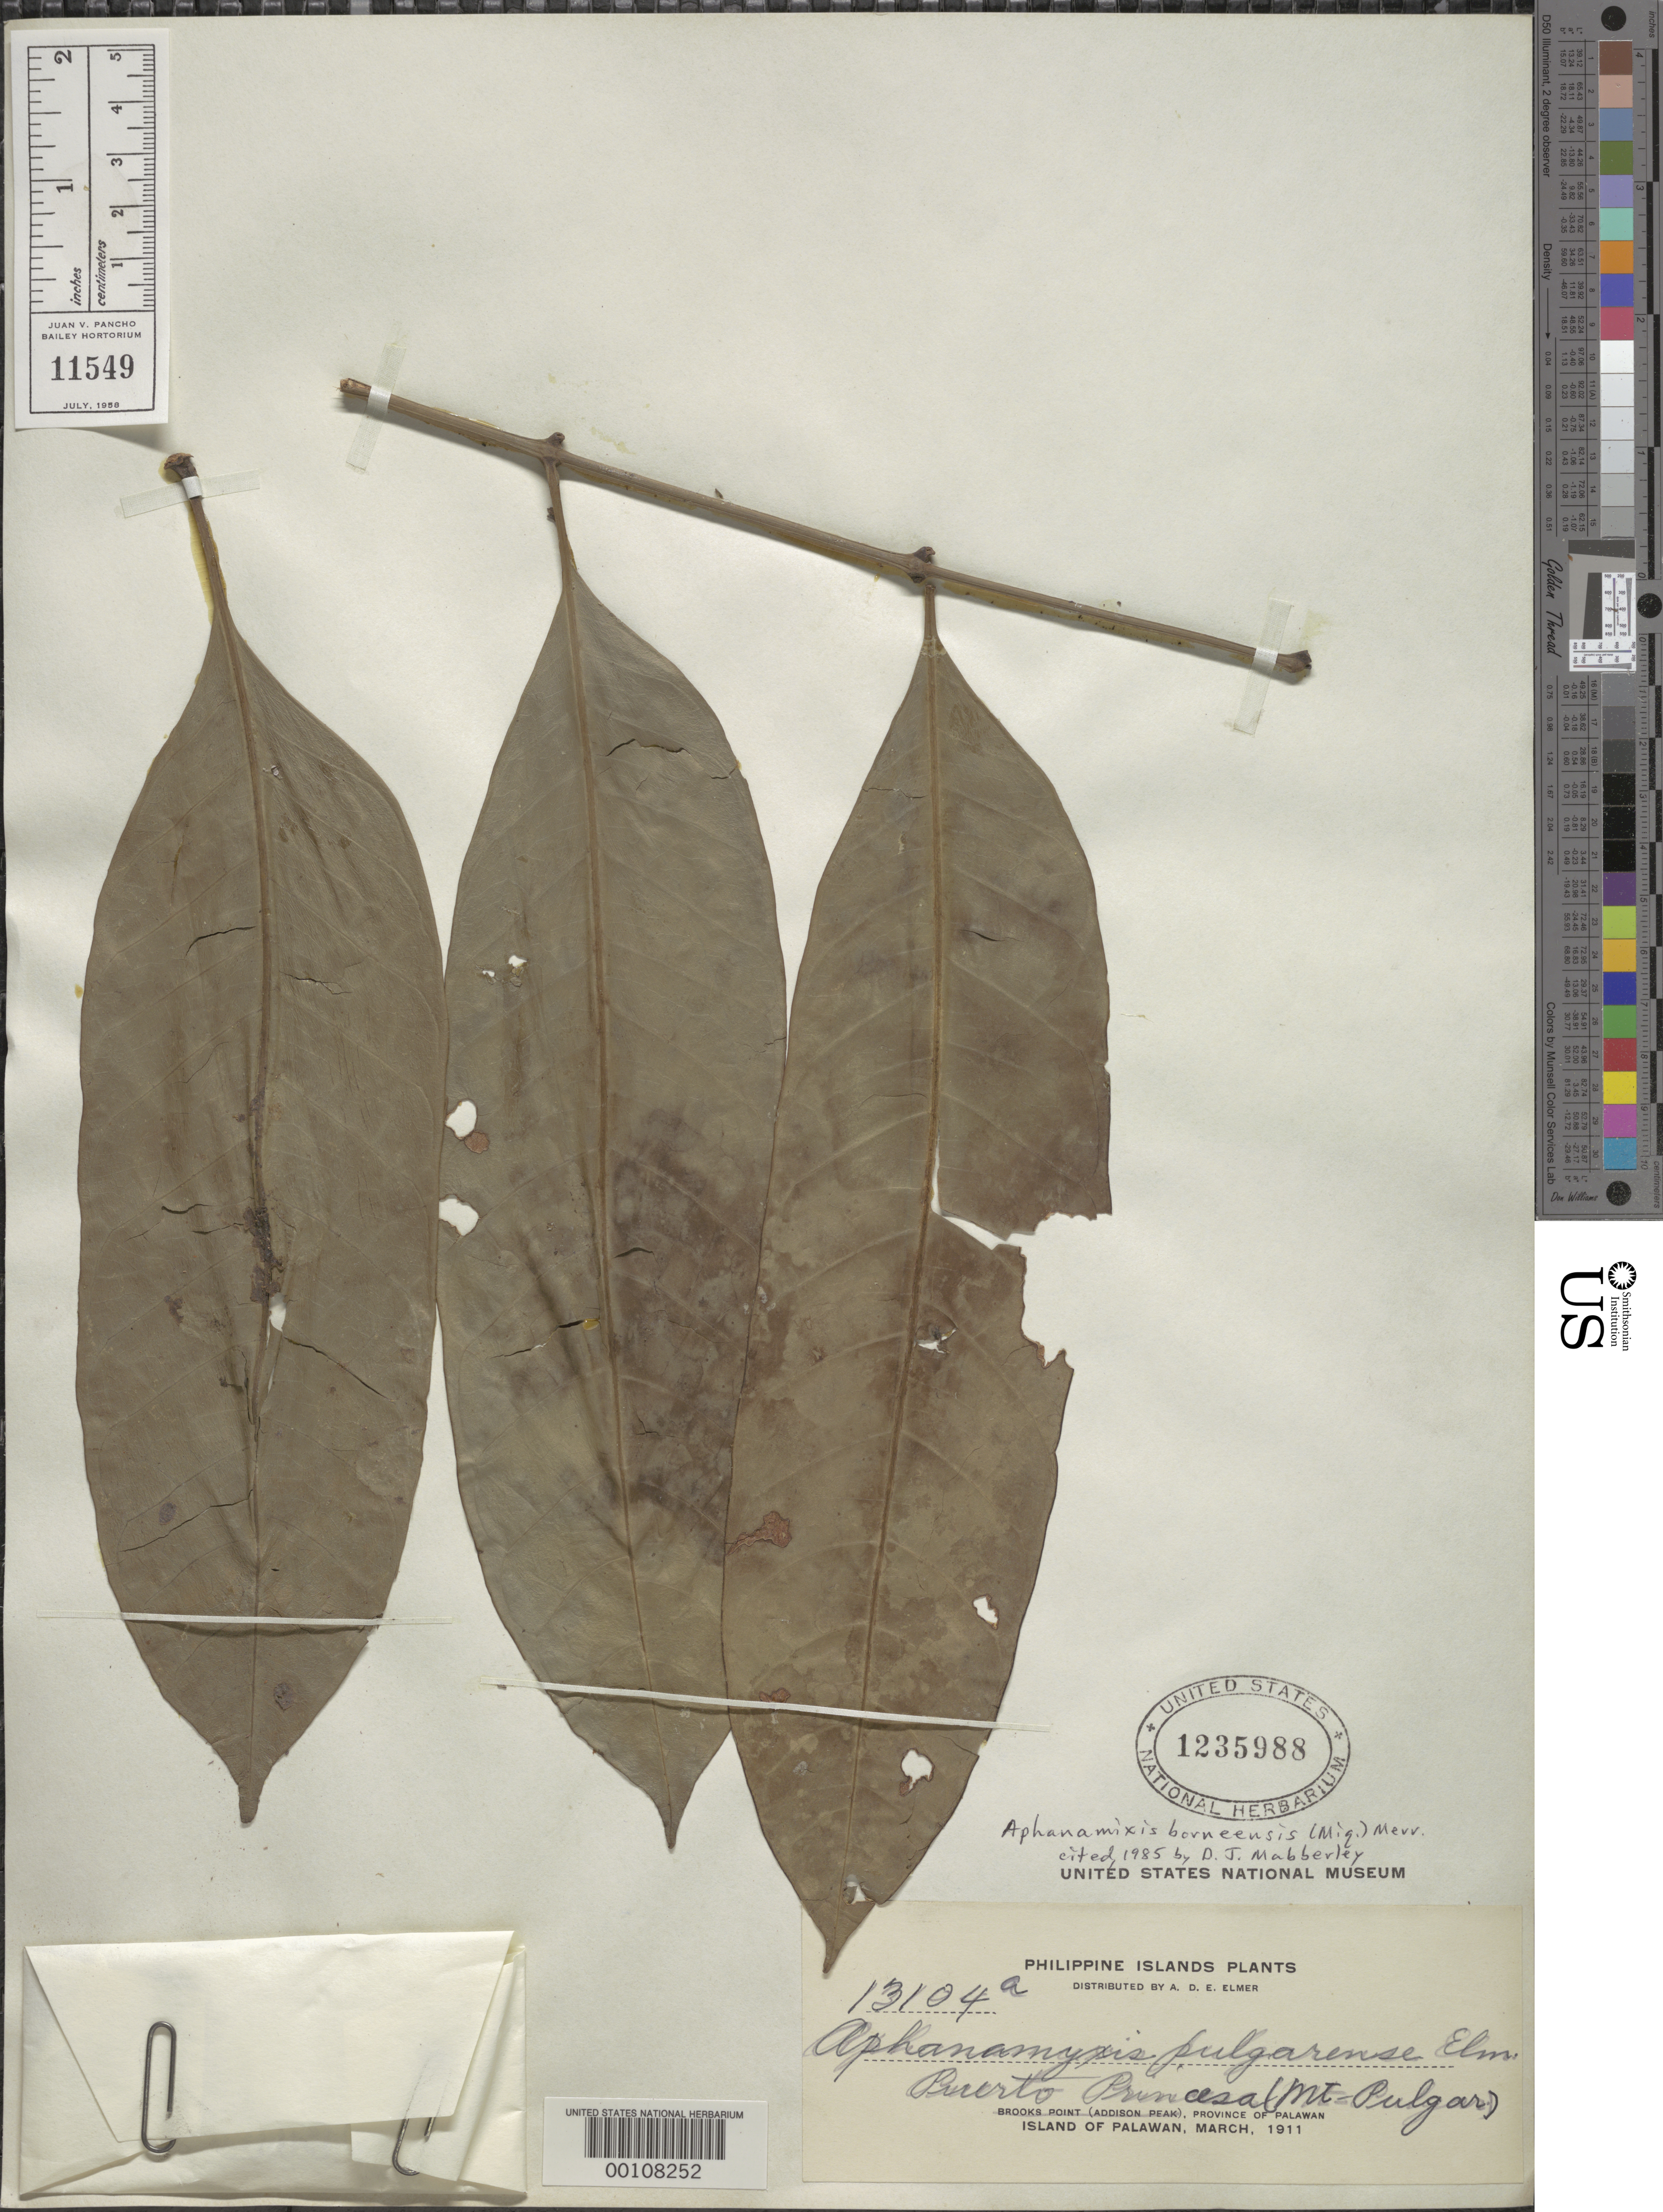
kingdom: Plantae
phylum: Tracheophyta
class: Magnoliopsida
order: Sapindales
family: Meliaceae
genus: Aphanamixis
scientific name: Aphanamixis borneensis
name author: (Miq.) Merr.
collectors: A. D. E. Elmer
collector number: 13104a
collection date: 1911-03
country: Philippines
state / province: Mimaropa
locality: Puerto Princesa (Mt. Pulgar), Province Palawan, Island of Palawan.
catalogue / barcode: US 1235988